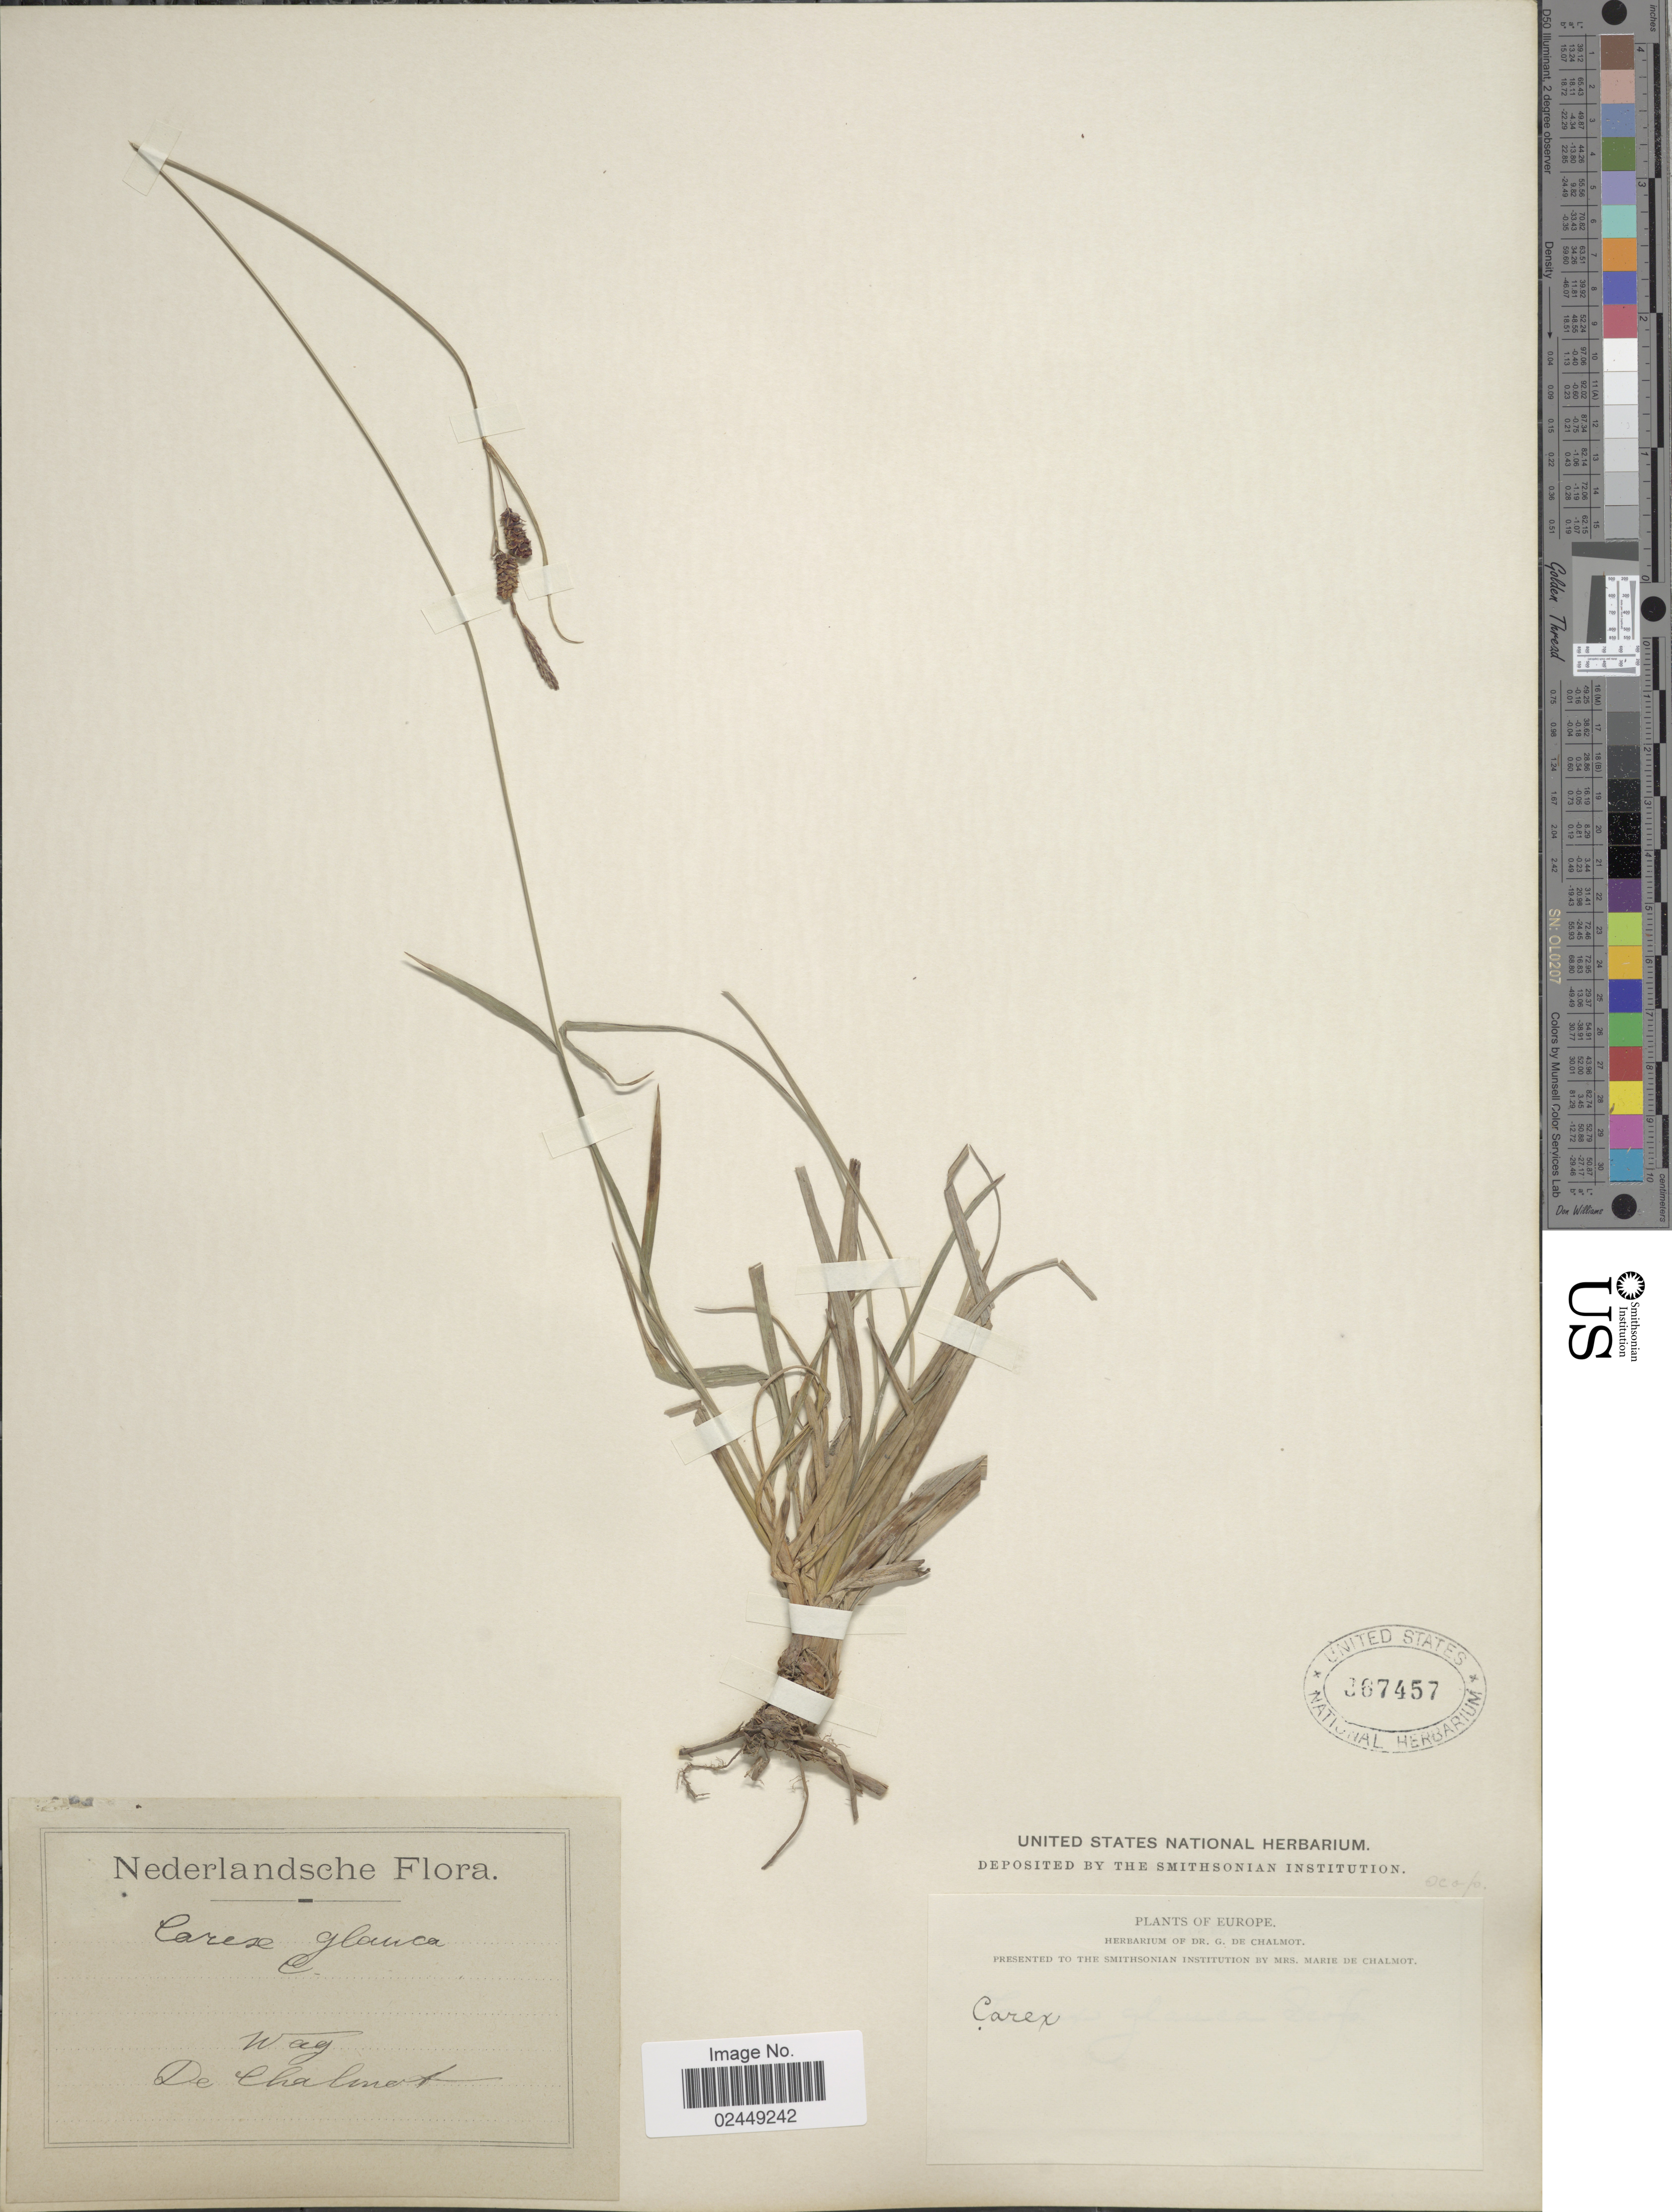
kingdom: Plantae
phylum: Tracheophyta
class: Liliopsida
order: Poales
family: Cyperaceae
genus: Carex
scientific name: Carex flacca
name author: Schreb.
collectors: G. de Chalmot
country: Netherlands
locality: Wag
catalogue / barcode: US 367457